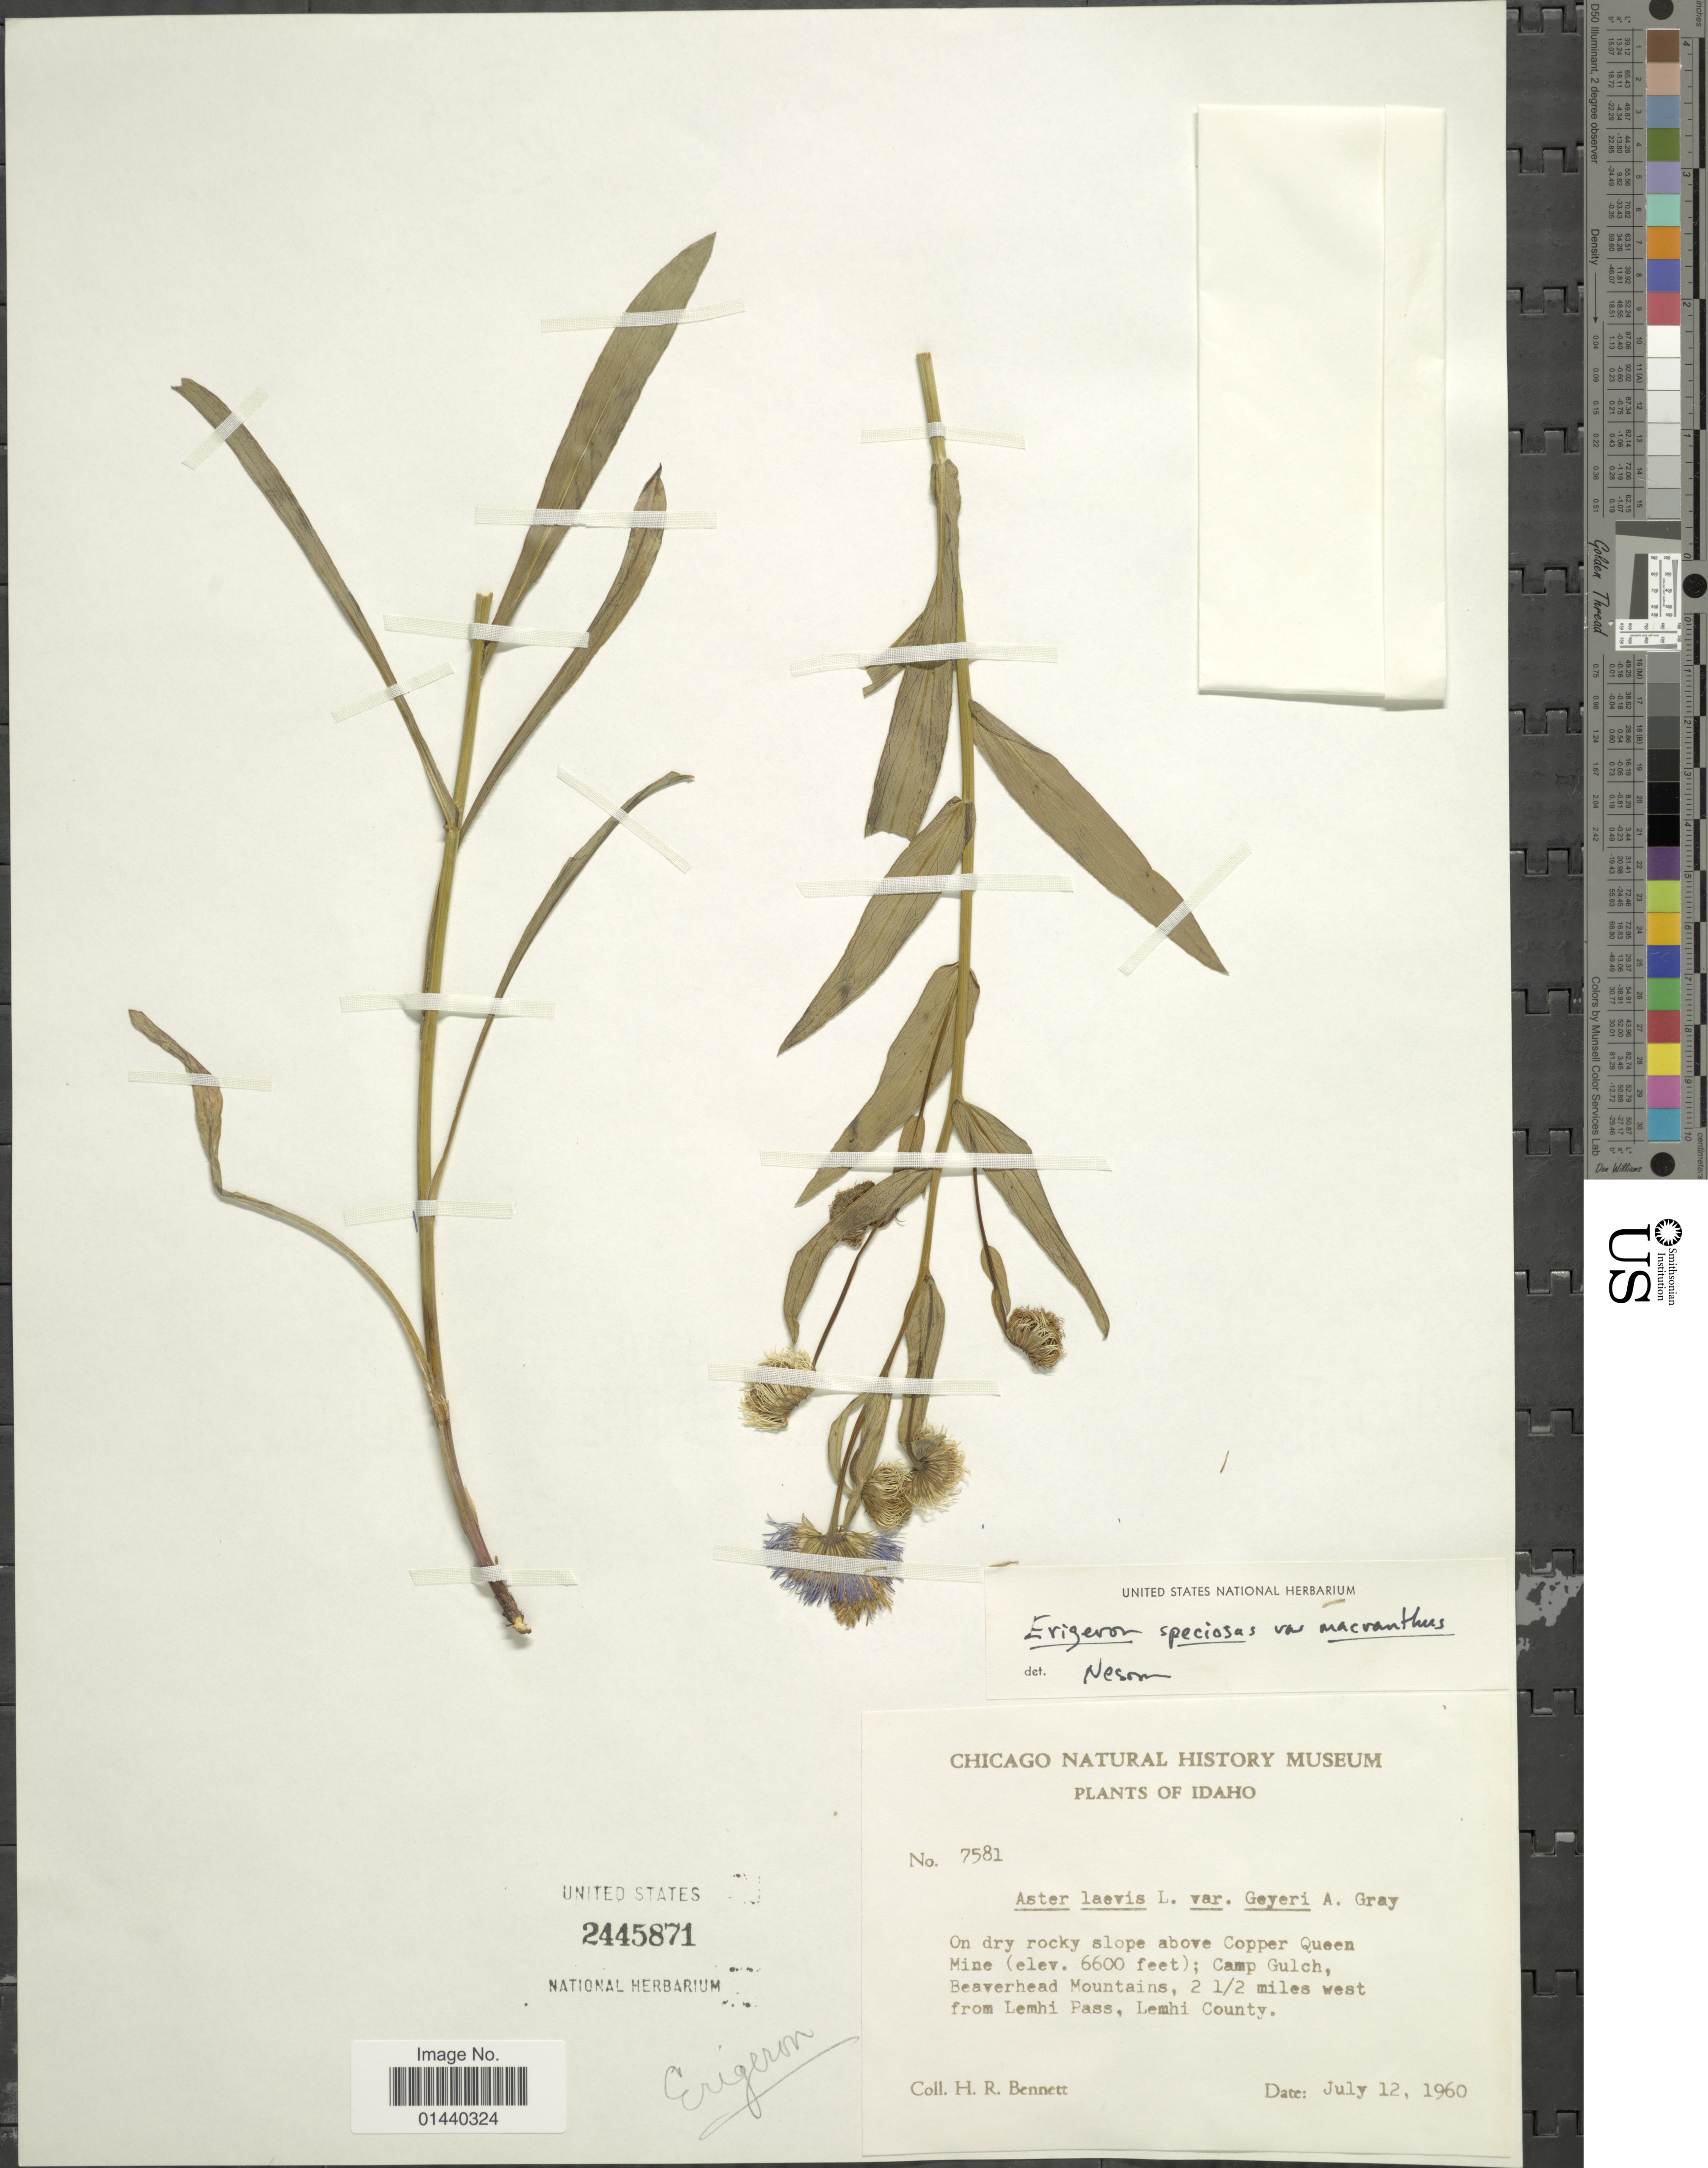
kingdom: Plantae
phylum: Tracheophyta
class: Magnoliopsida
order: Asterales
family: Asteraceae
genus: Erigeron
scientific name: Erigeron speciosus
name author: (Lindl.) DC.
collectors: H. R. Bennett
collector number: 7581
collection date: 1960-07-12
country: United States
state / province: Idaho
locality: On dry rocky slope above Copper Queen Mine. Camp Gulch Beaverhead Mountains, 2½ miles west from Lemhi Pass, Lemhi County.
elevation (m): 2012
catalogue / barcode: US 2445871